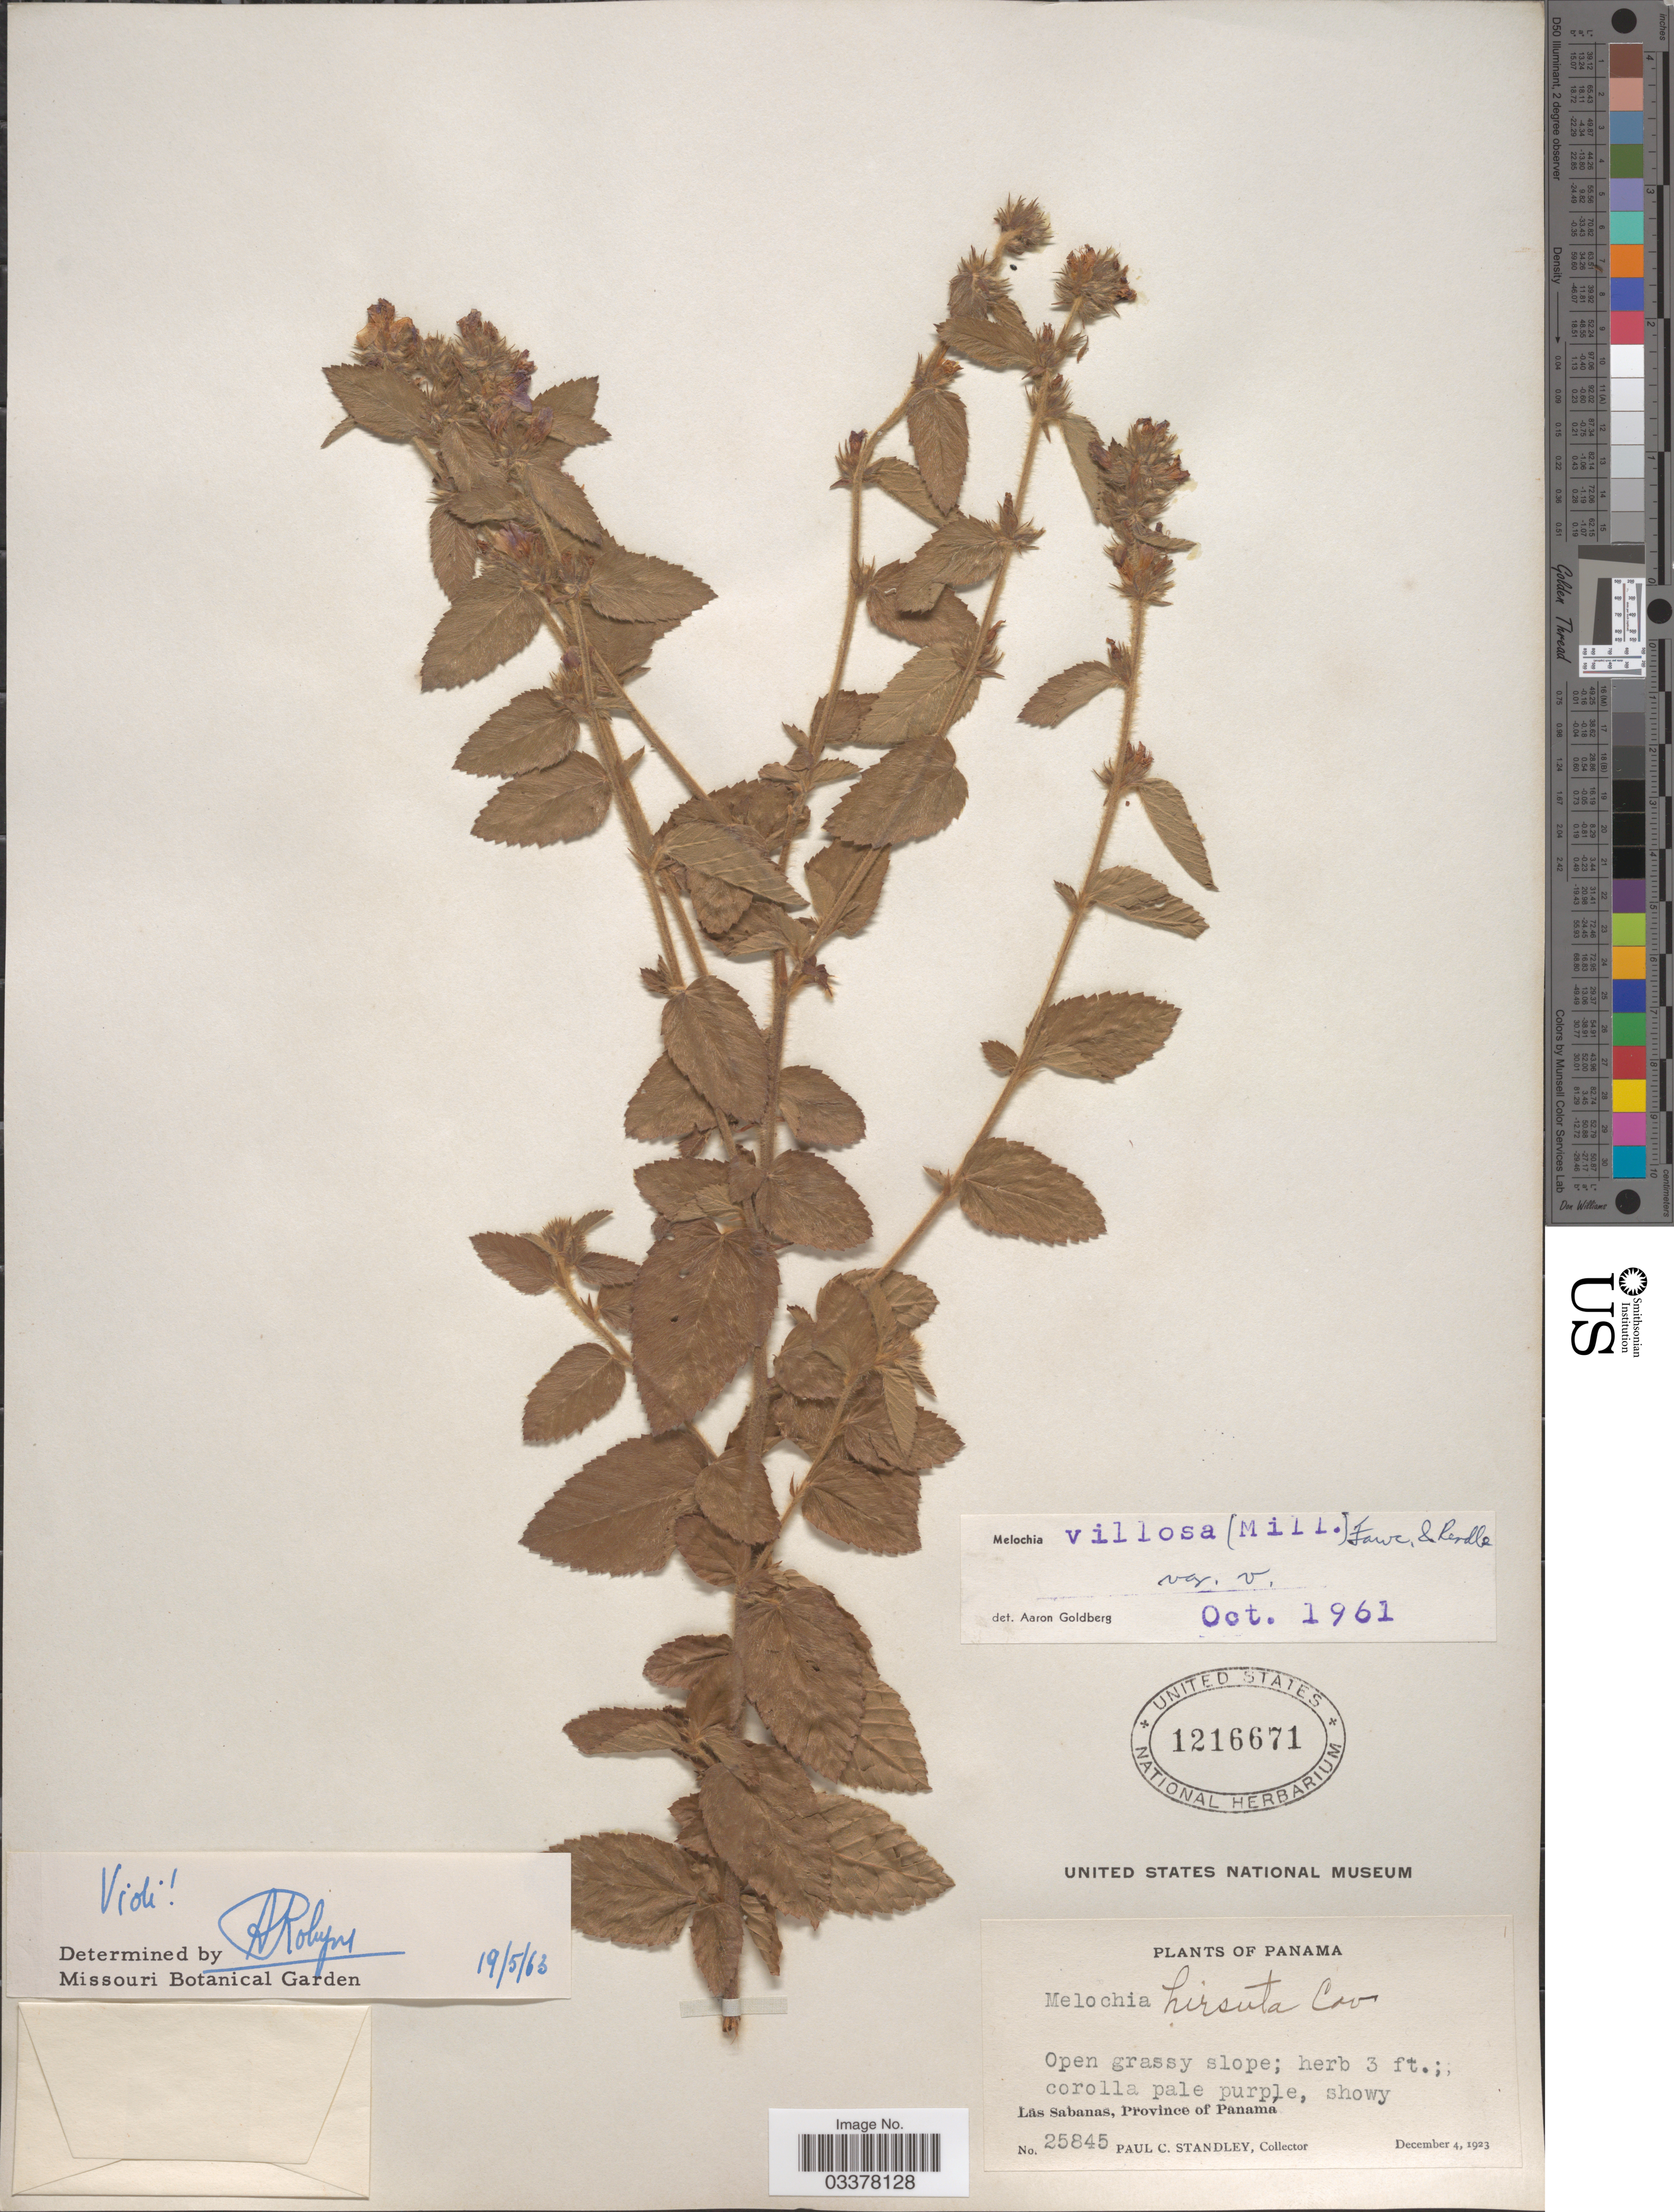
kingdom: Plantae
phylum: Tracheophyta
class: Magnoliopsida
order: Malvales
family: Malvaceae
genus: Melochia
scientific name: Melochia spicata var. spicata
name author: (L.) Fryxell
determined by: Dorr, L. J., (BOT), Smithsonian Institution - National Museum of Natural History (UNITED STATES)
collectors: P. C. Standley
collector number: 25845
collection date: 1923-12-04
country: Panama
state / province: Panamá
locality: Las Sabanas.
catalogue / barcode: US 1216671